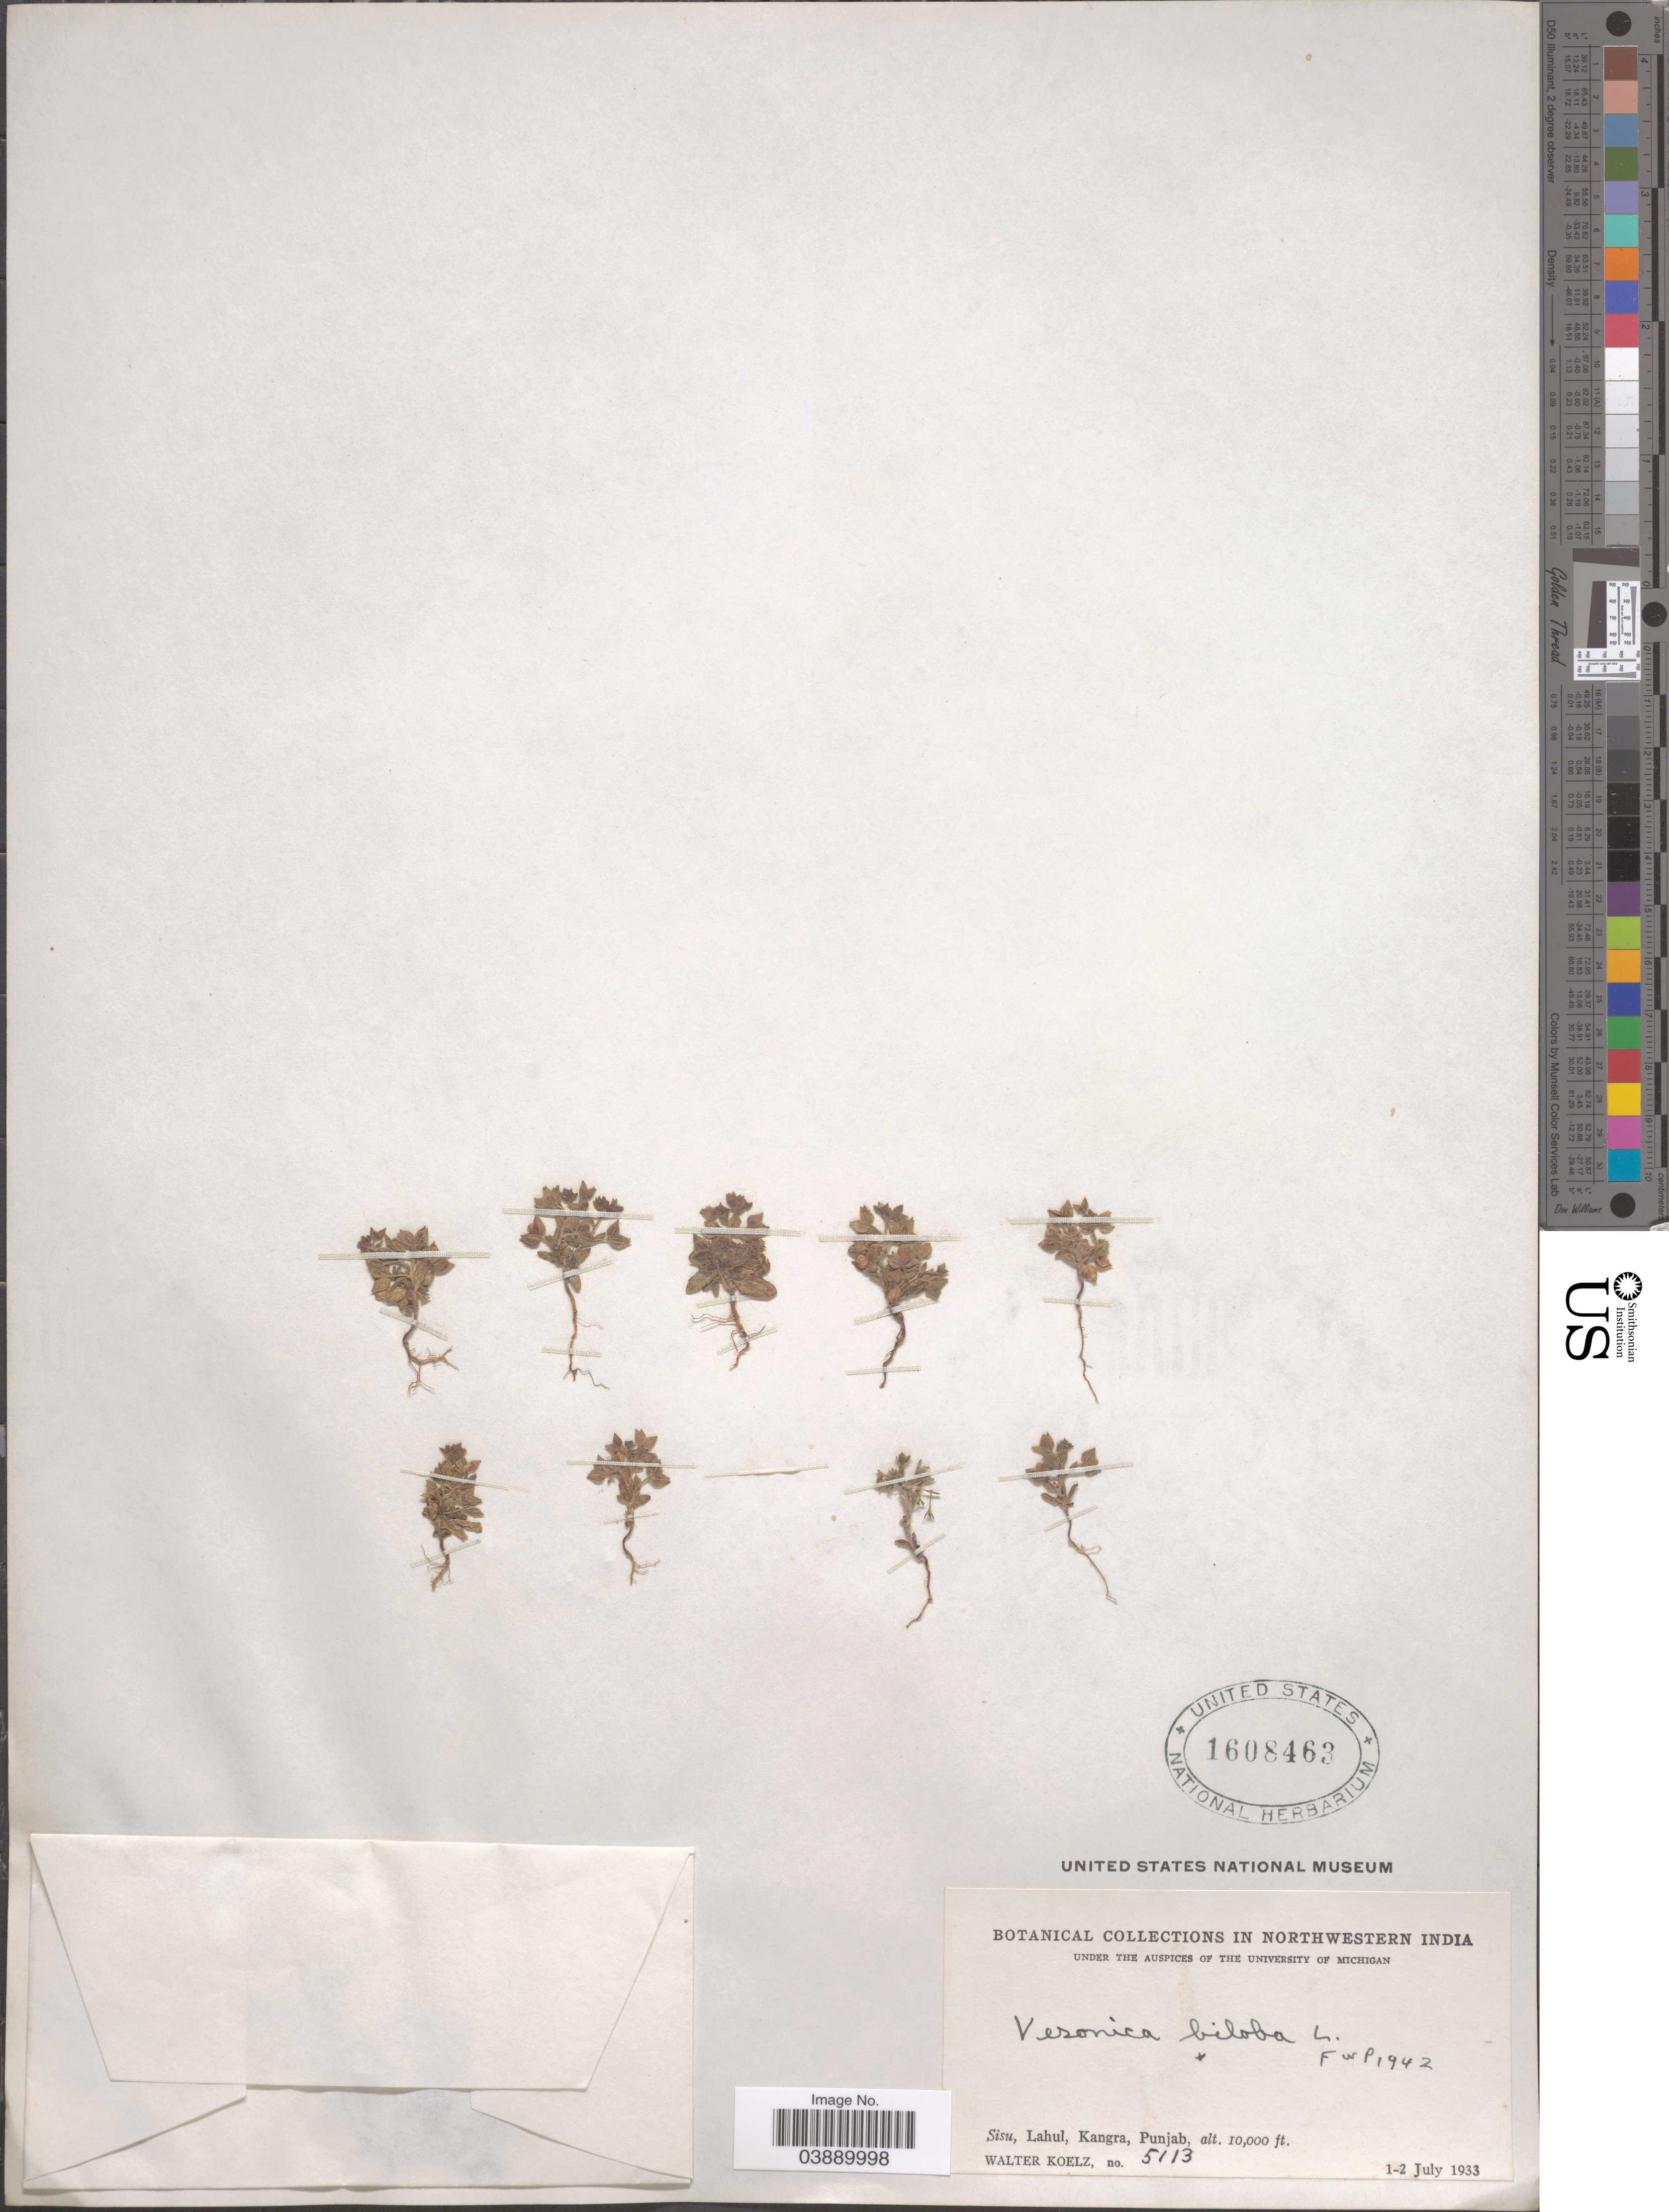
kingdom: Plantae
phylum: Tracheophyta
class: Magnoliopsida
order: Lamiales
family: Plantaginaceae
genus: Veronica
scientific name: Veronica biloba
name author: Schreb. ex L.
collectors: W. N. Koelz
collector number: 5113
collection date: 1933-07-01/1933-07-02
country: India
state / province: Punjab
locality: Northwestern India. Sisu, Lahul, Kangra, Punjab.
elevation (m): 3048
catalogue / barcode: US 1608463